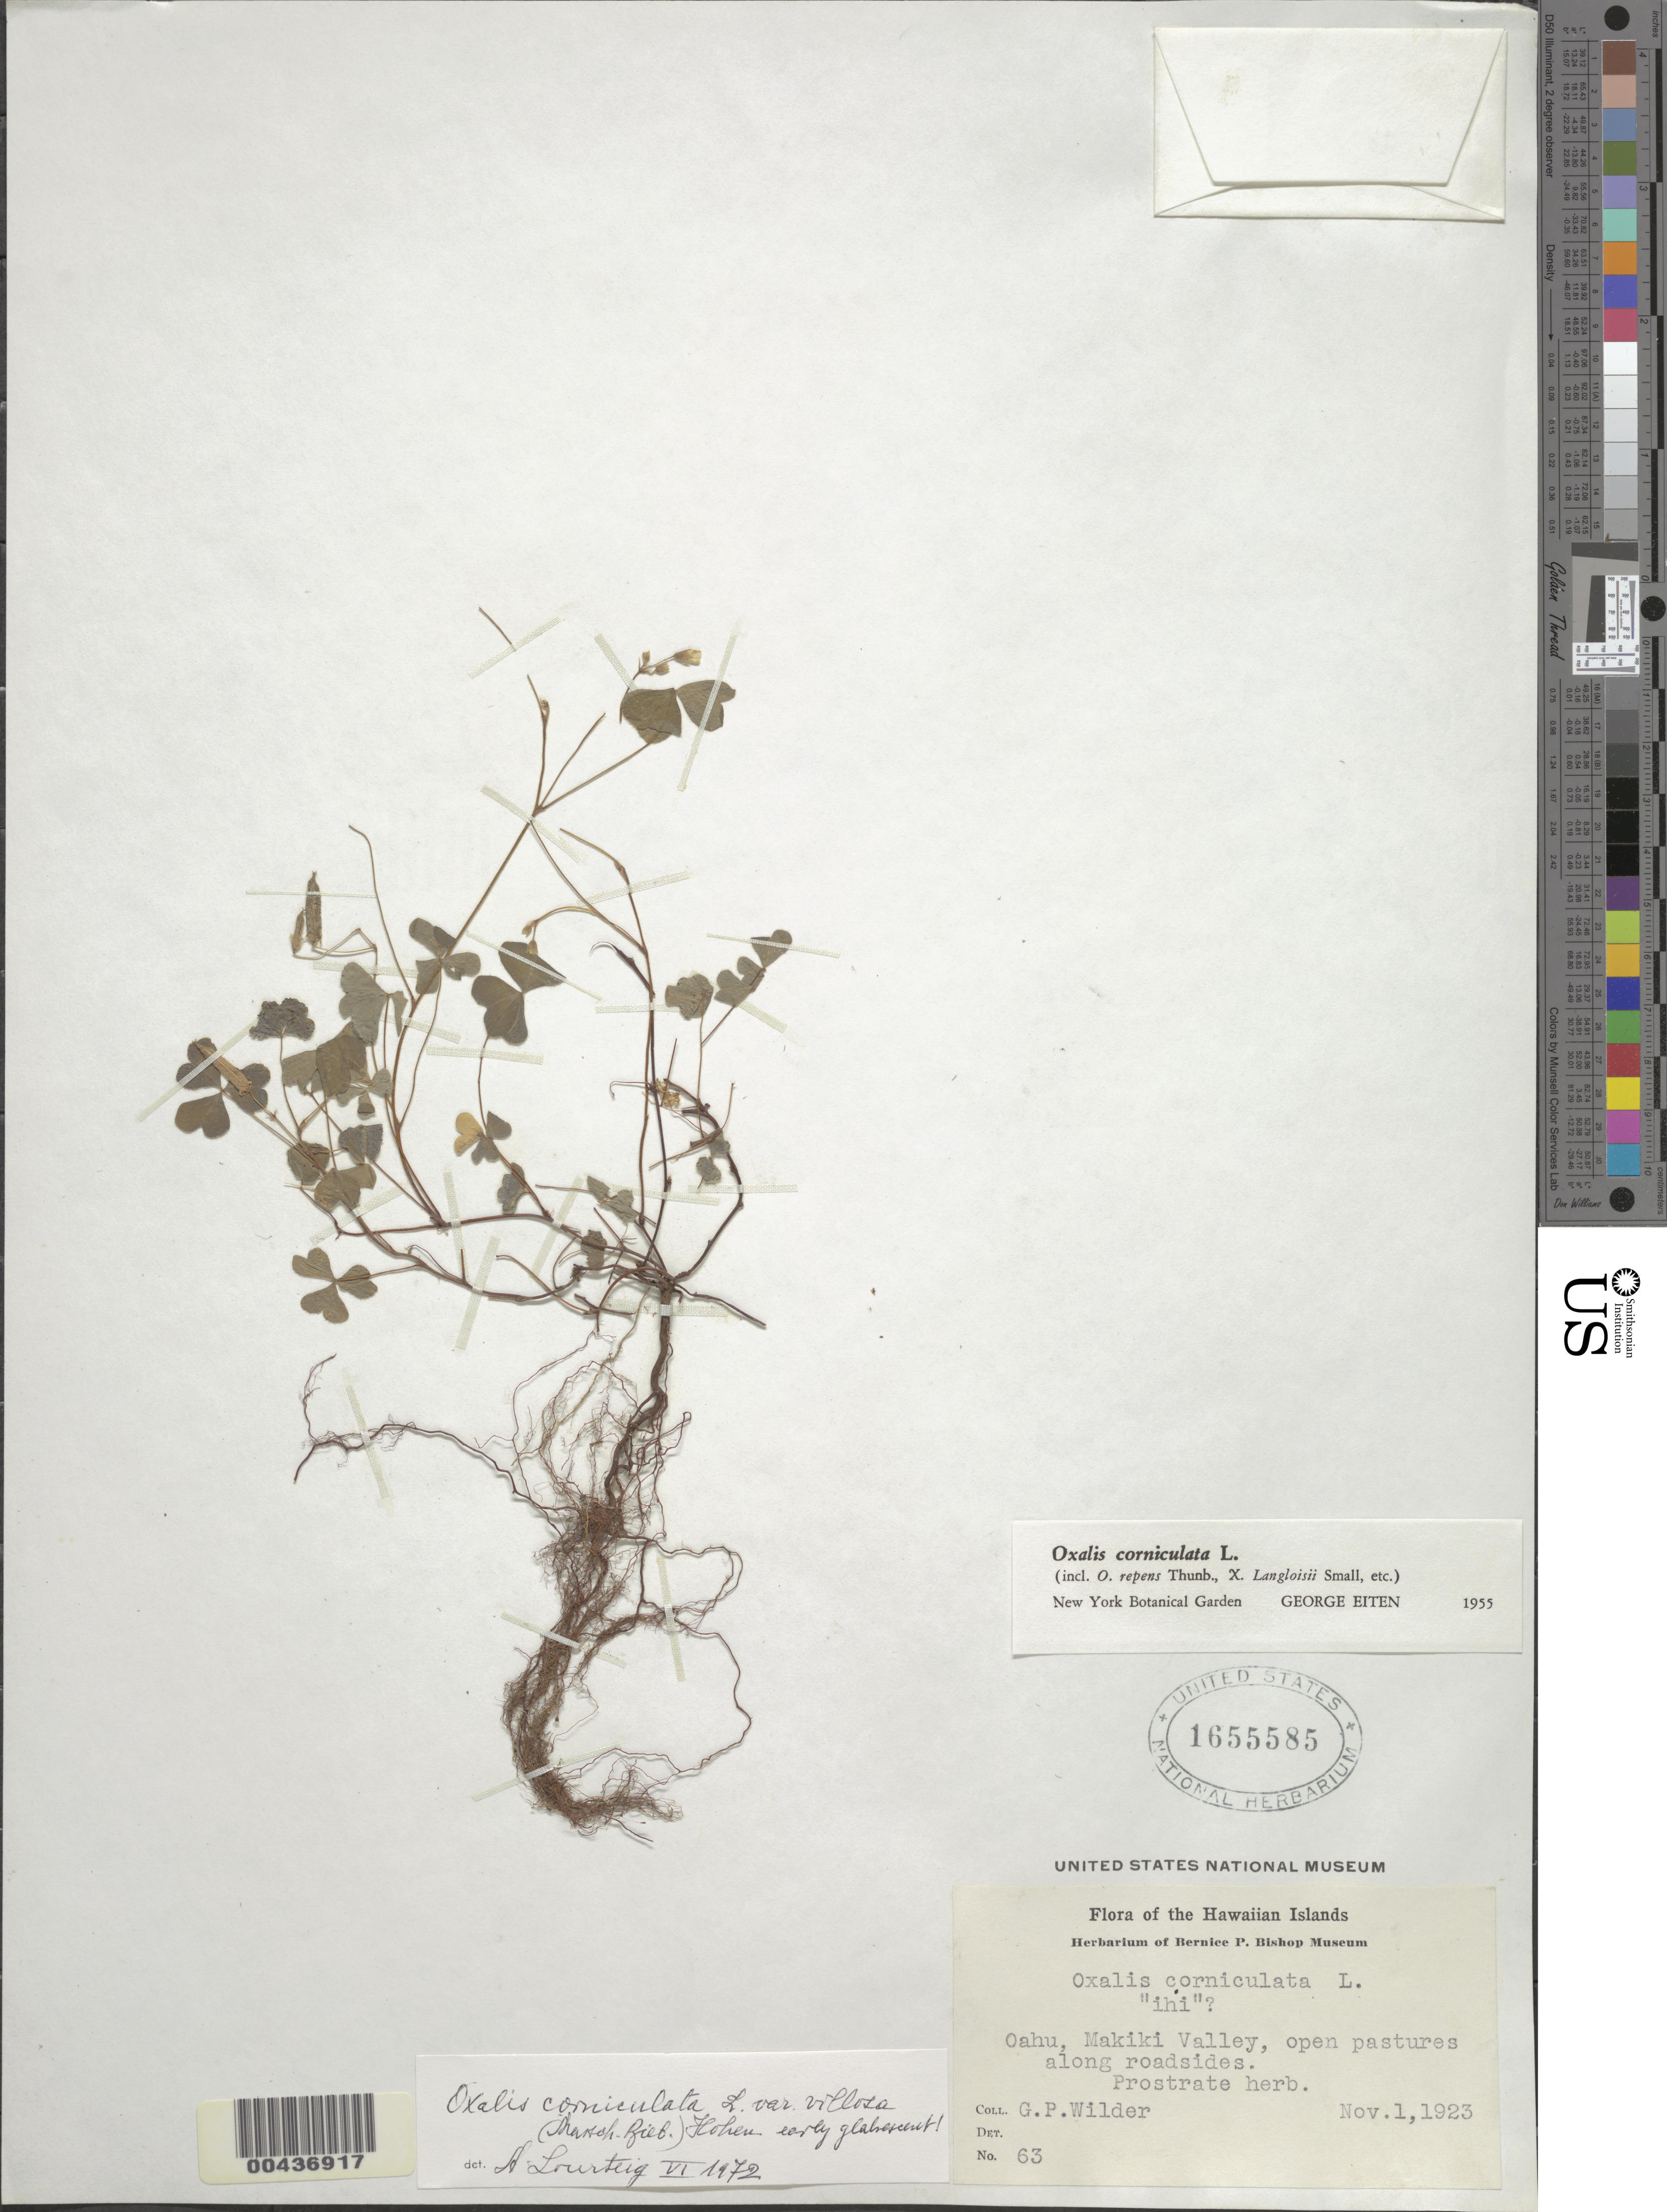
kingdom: Plantae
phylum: Tracheophyta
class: Magnoliopsida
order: Oxalidales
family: Oxalidaceae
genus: Oxalis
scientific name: Oxalis corniculata var. villosa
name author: (M. Bieb.) Hohen.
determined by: Eiten, G.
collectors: G. Wilder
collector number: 63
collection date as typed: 1 Nov 1923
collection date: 1923-11-01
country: United States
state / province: Hawaii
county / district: Honolulu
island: Oahu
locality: Makiki Valley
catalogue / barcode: US 1655585